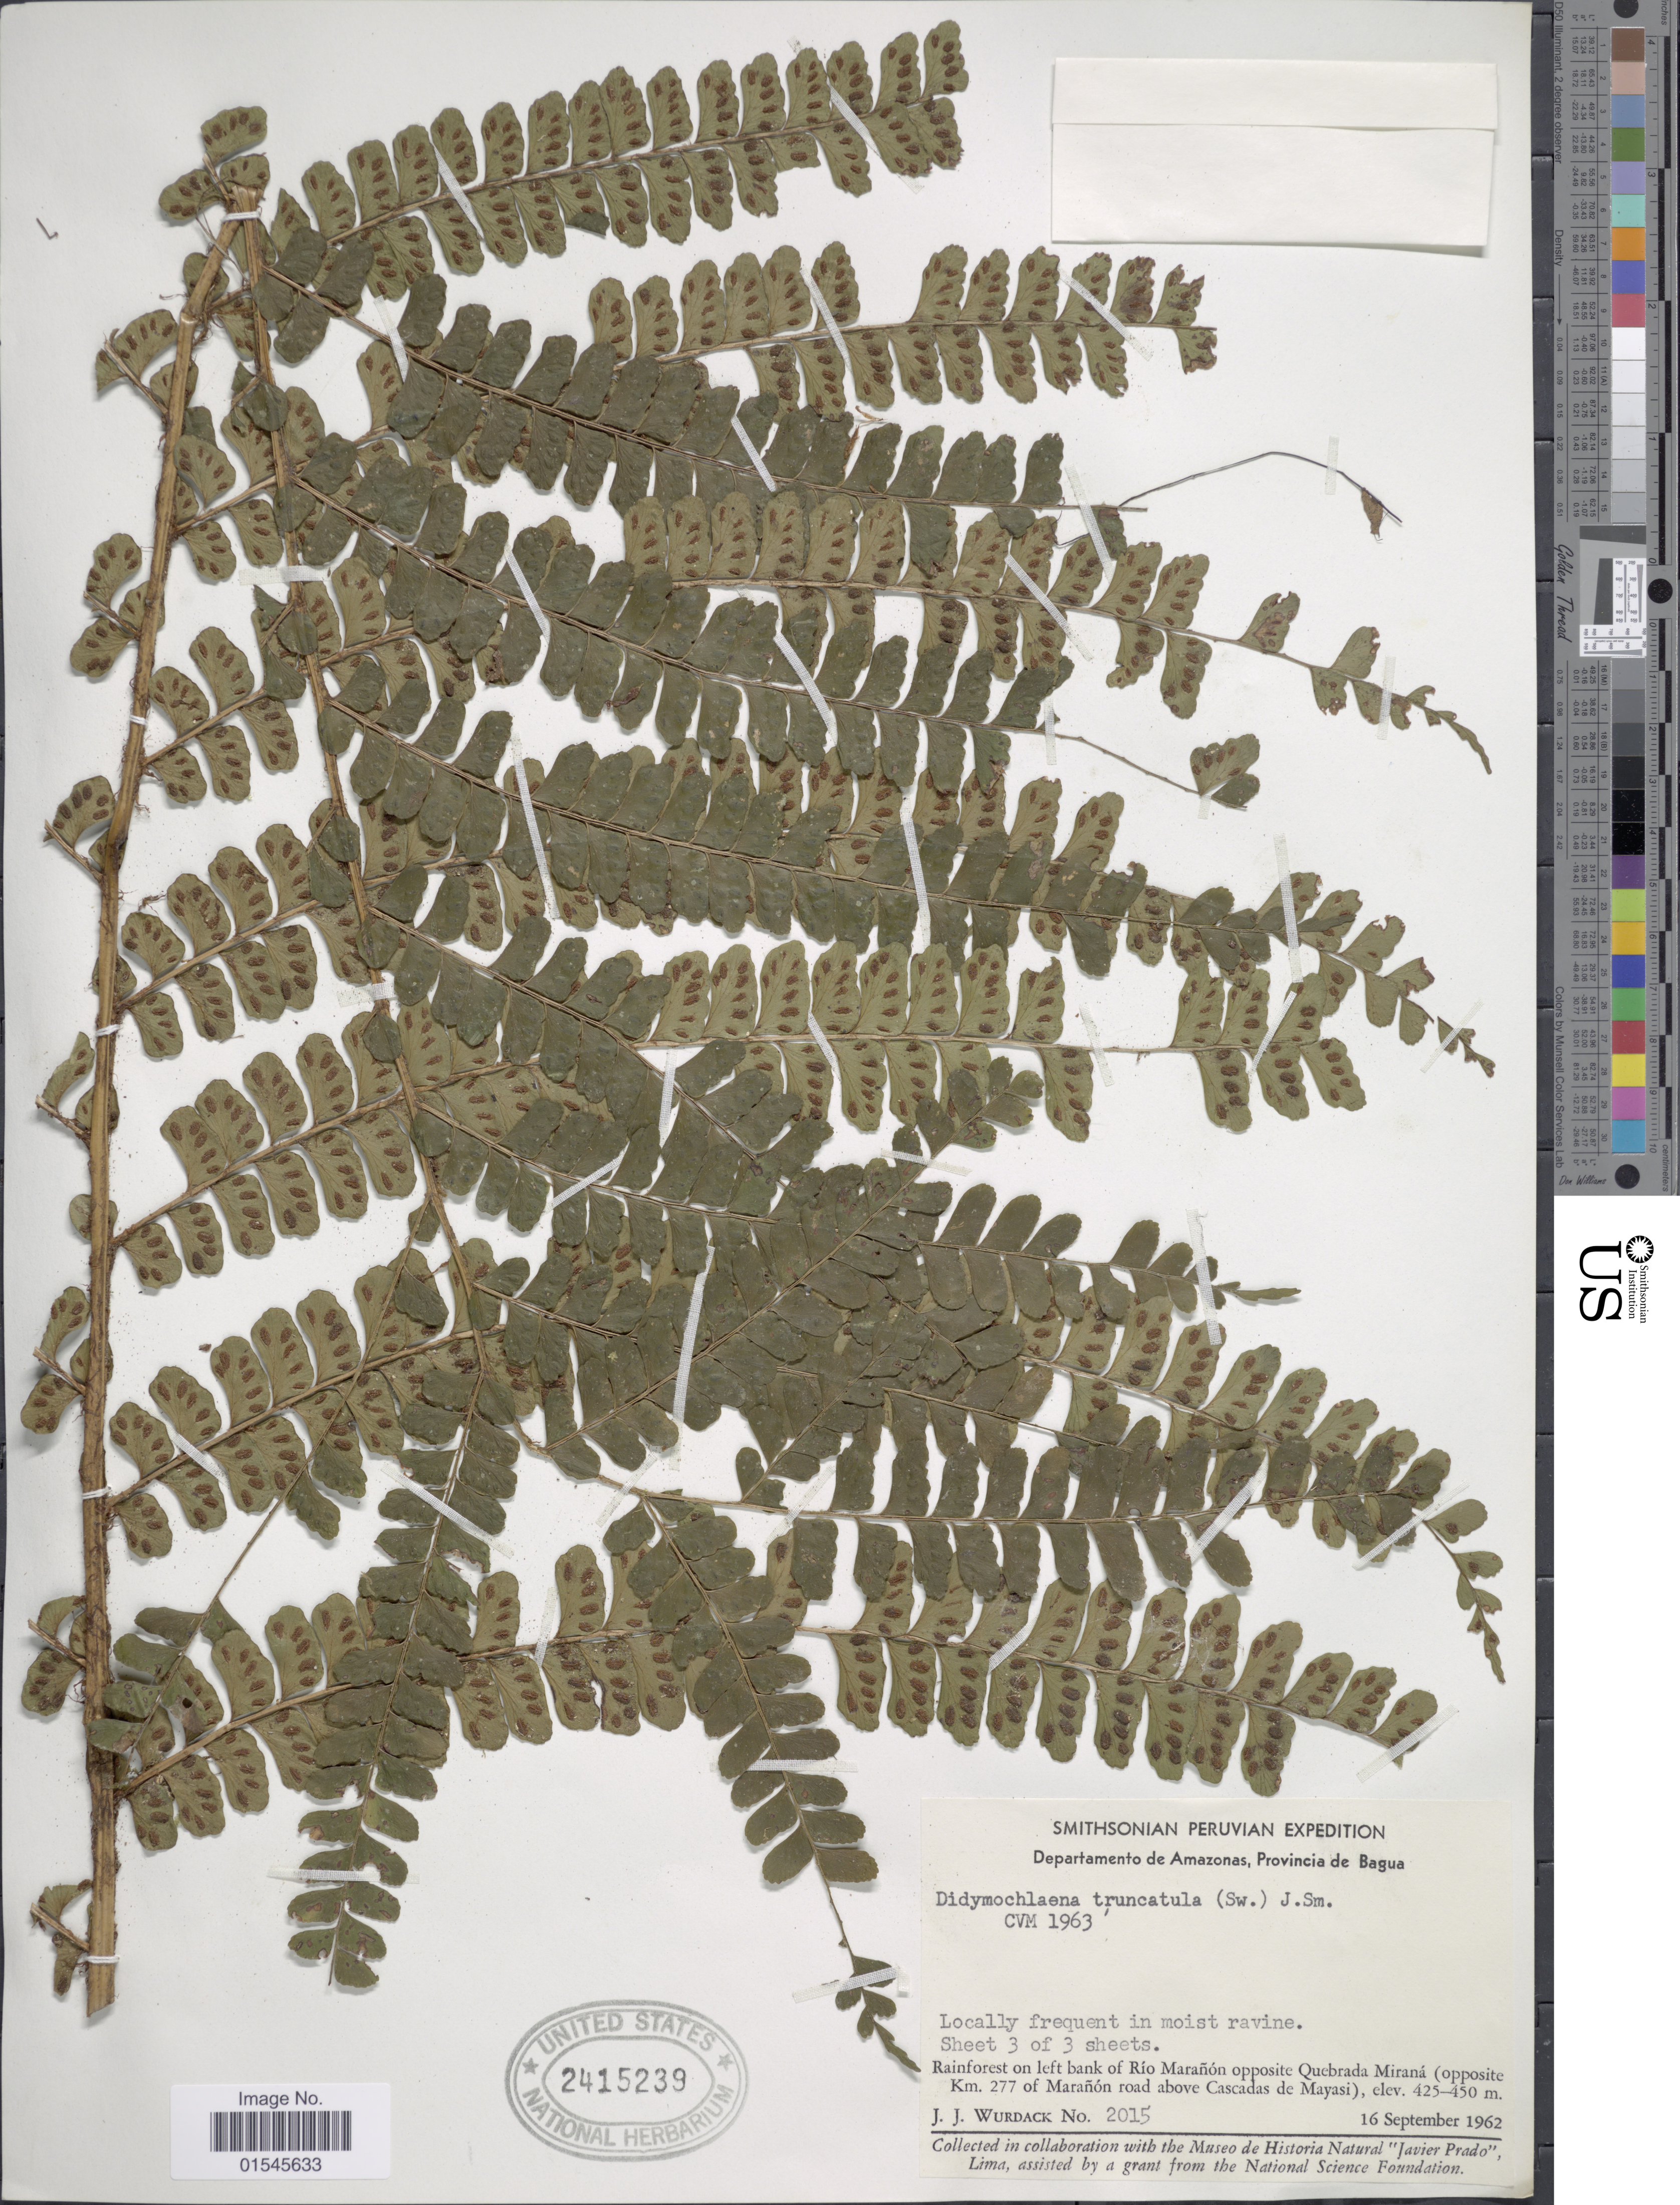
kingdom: Plantae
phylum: Tracheophyta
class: Polypodiopsida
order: Polypodiales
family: Didymochlaenaceae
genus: Didymochlaena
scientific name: Didymochlaena truncatula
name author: (Sw.) J. Sm.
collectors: J. J. Wurdack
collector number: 2015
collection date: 1962-09-16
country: Peru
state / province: Amazonas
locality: Departamento de Amazonas, province de Bagua, Rainforest on left bank of Río Marañón opposite Quebrada Miraná (opposite Km. 277 of Marañón road above Cascadas de Mayasi)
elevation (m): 425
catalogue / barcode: US 2415239